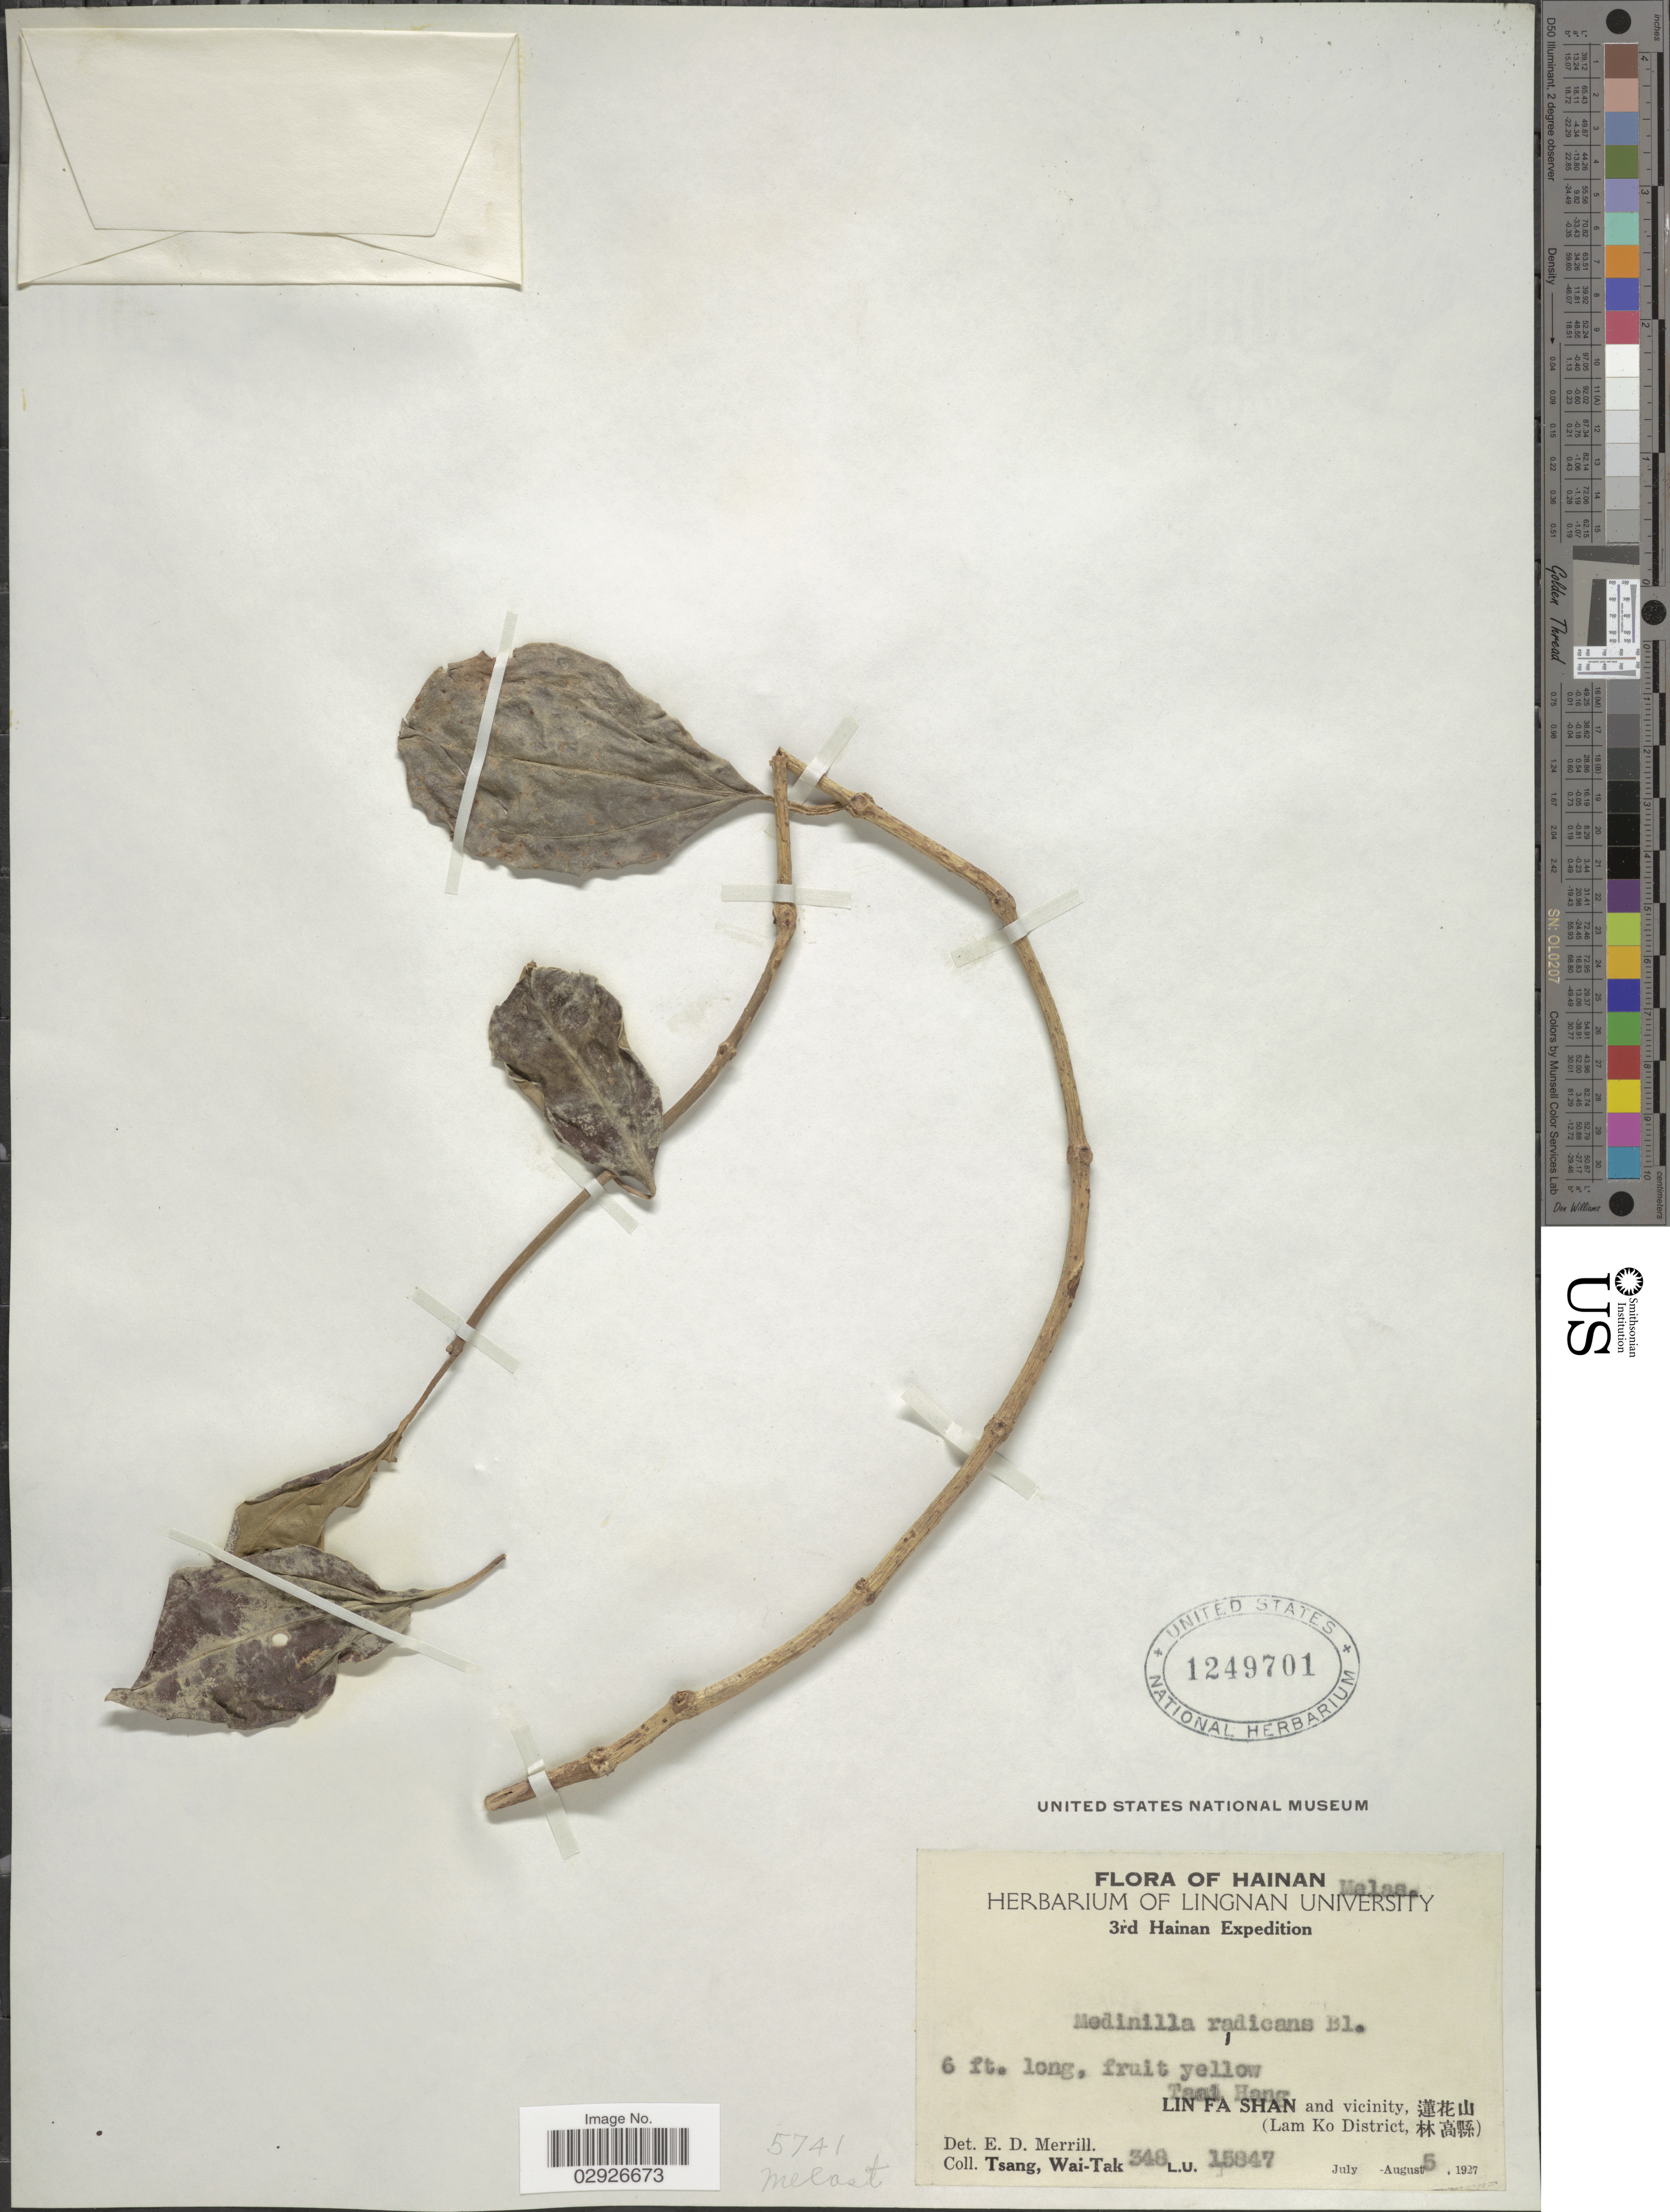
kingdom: Plantae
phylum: Tracheophyta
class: Magnoliopsida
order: Myrtales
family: Melastomataceae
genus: Medinilla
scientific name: Medinilla radicans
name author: (Blume) Blume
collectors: W. T. Tsang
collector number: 348/LU15847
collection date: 1927-08-05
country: China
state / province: Hainan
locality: Taai Hang. Lin Fa Shan and vicinity, X. (Lam Ko District, X).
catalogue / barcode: US 1249701